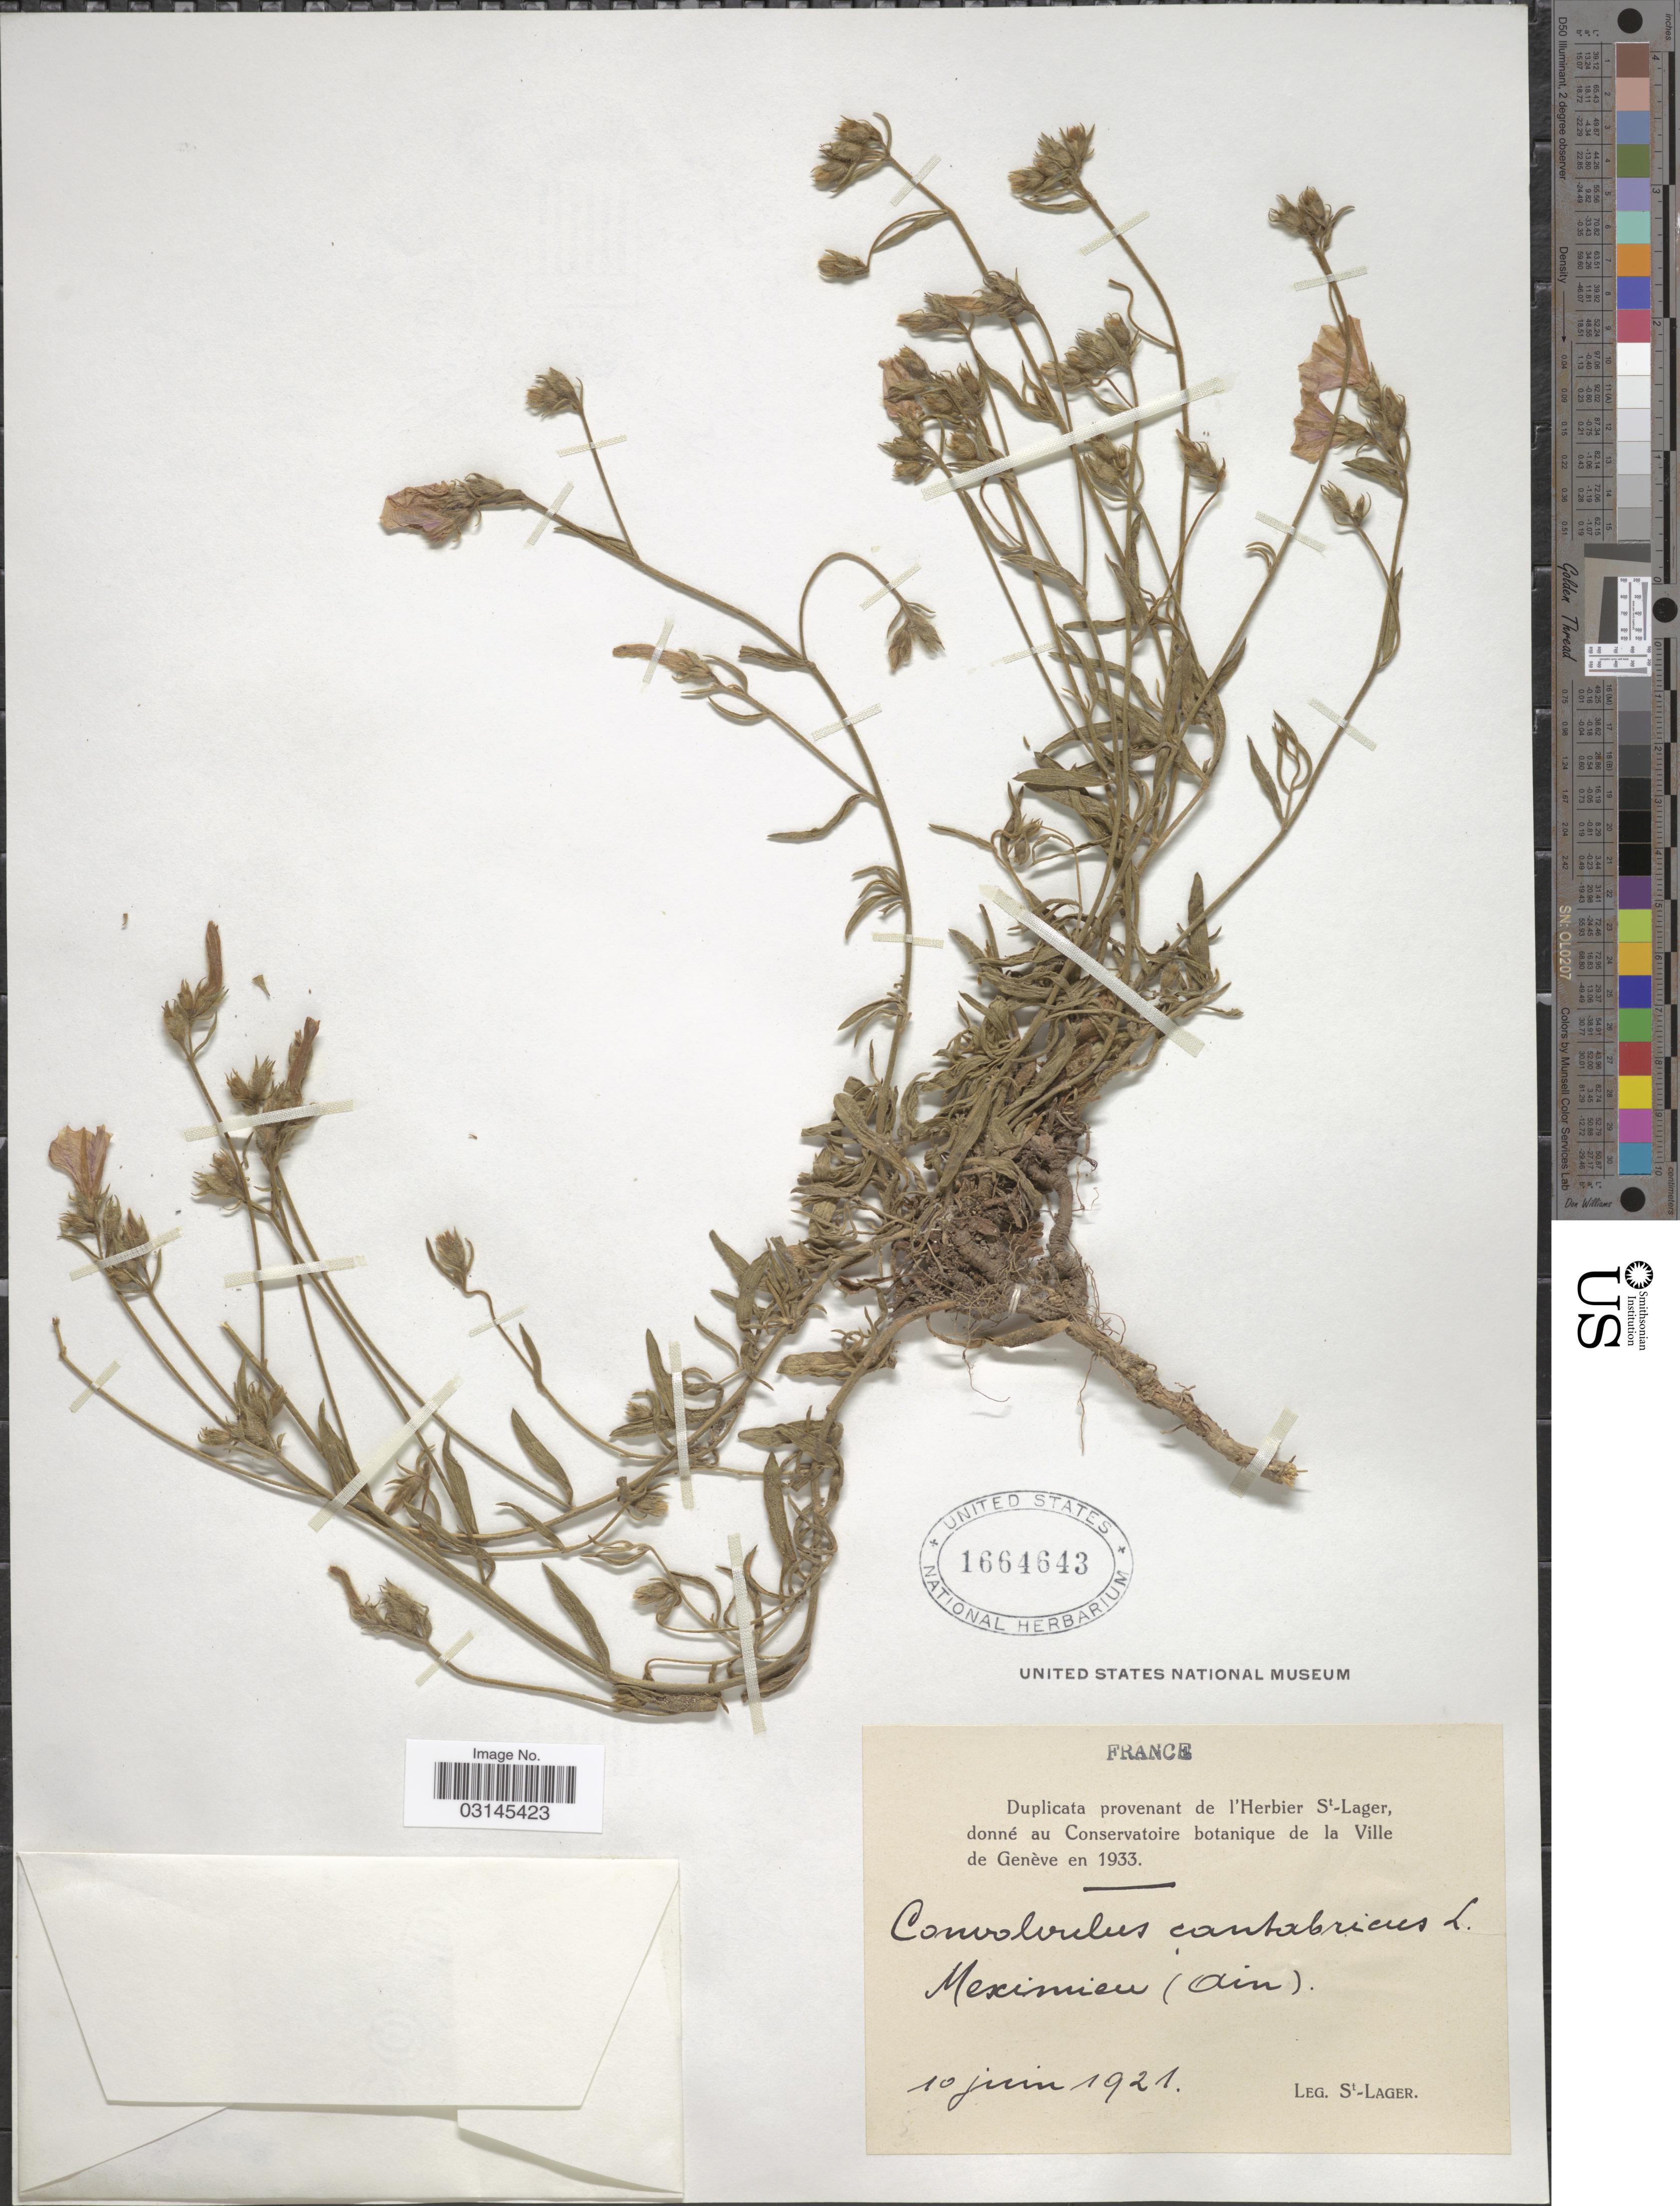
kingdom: Plantae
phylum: Tracheophyta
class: Magnoliopsida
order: Solanales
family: Convolvulaceae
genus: Convolvulus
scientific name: Convolvulus cantabrica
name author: L.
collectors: -. St. Lager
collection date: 1921-06-10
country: France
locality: Meximieu (Ain).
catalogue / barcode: US 1664643